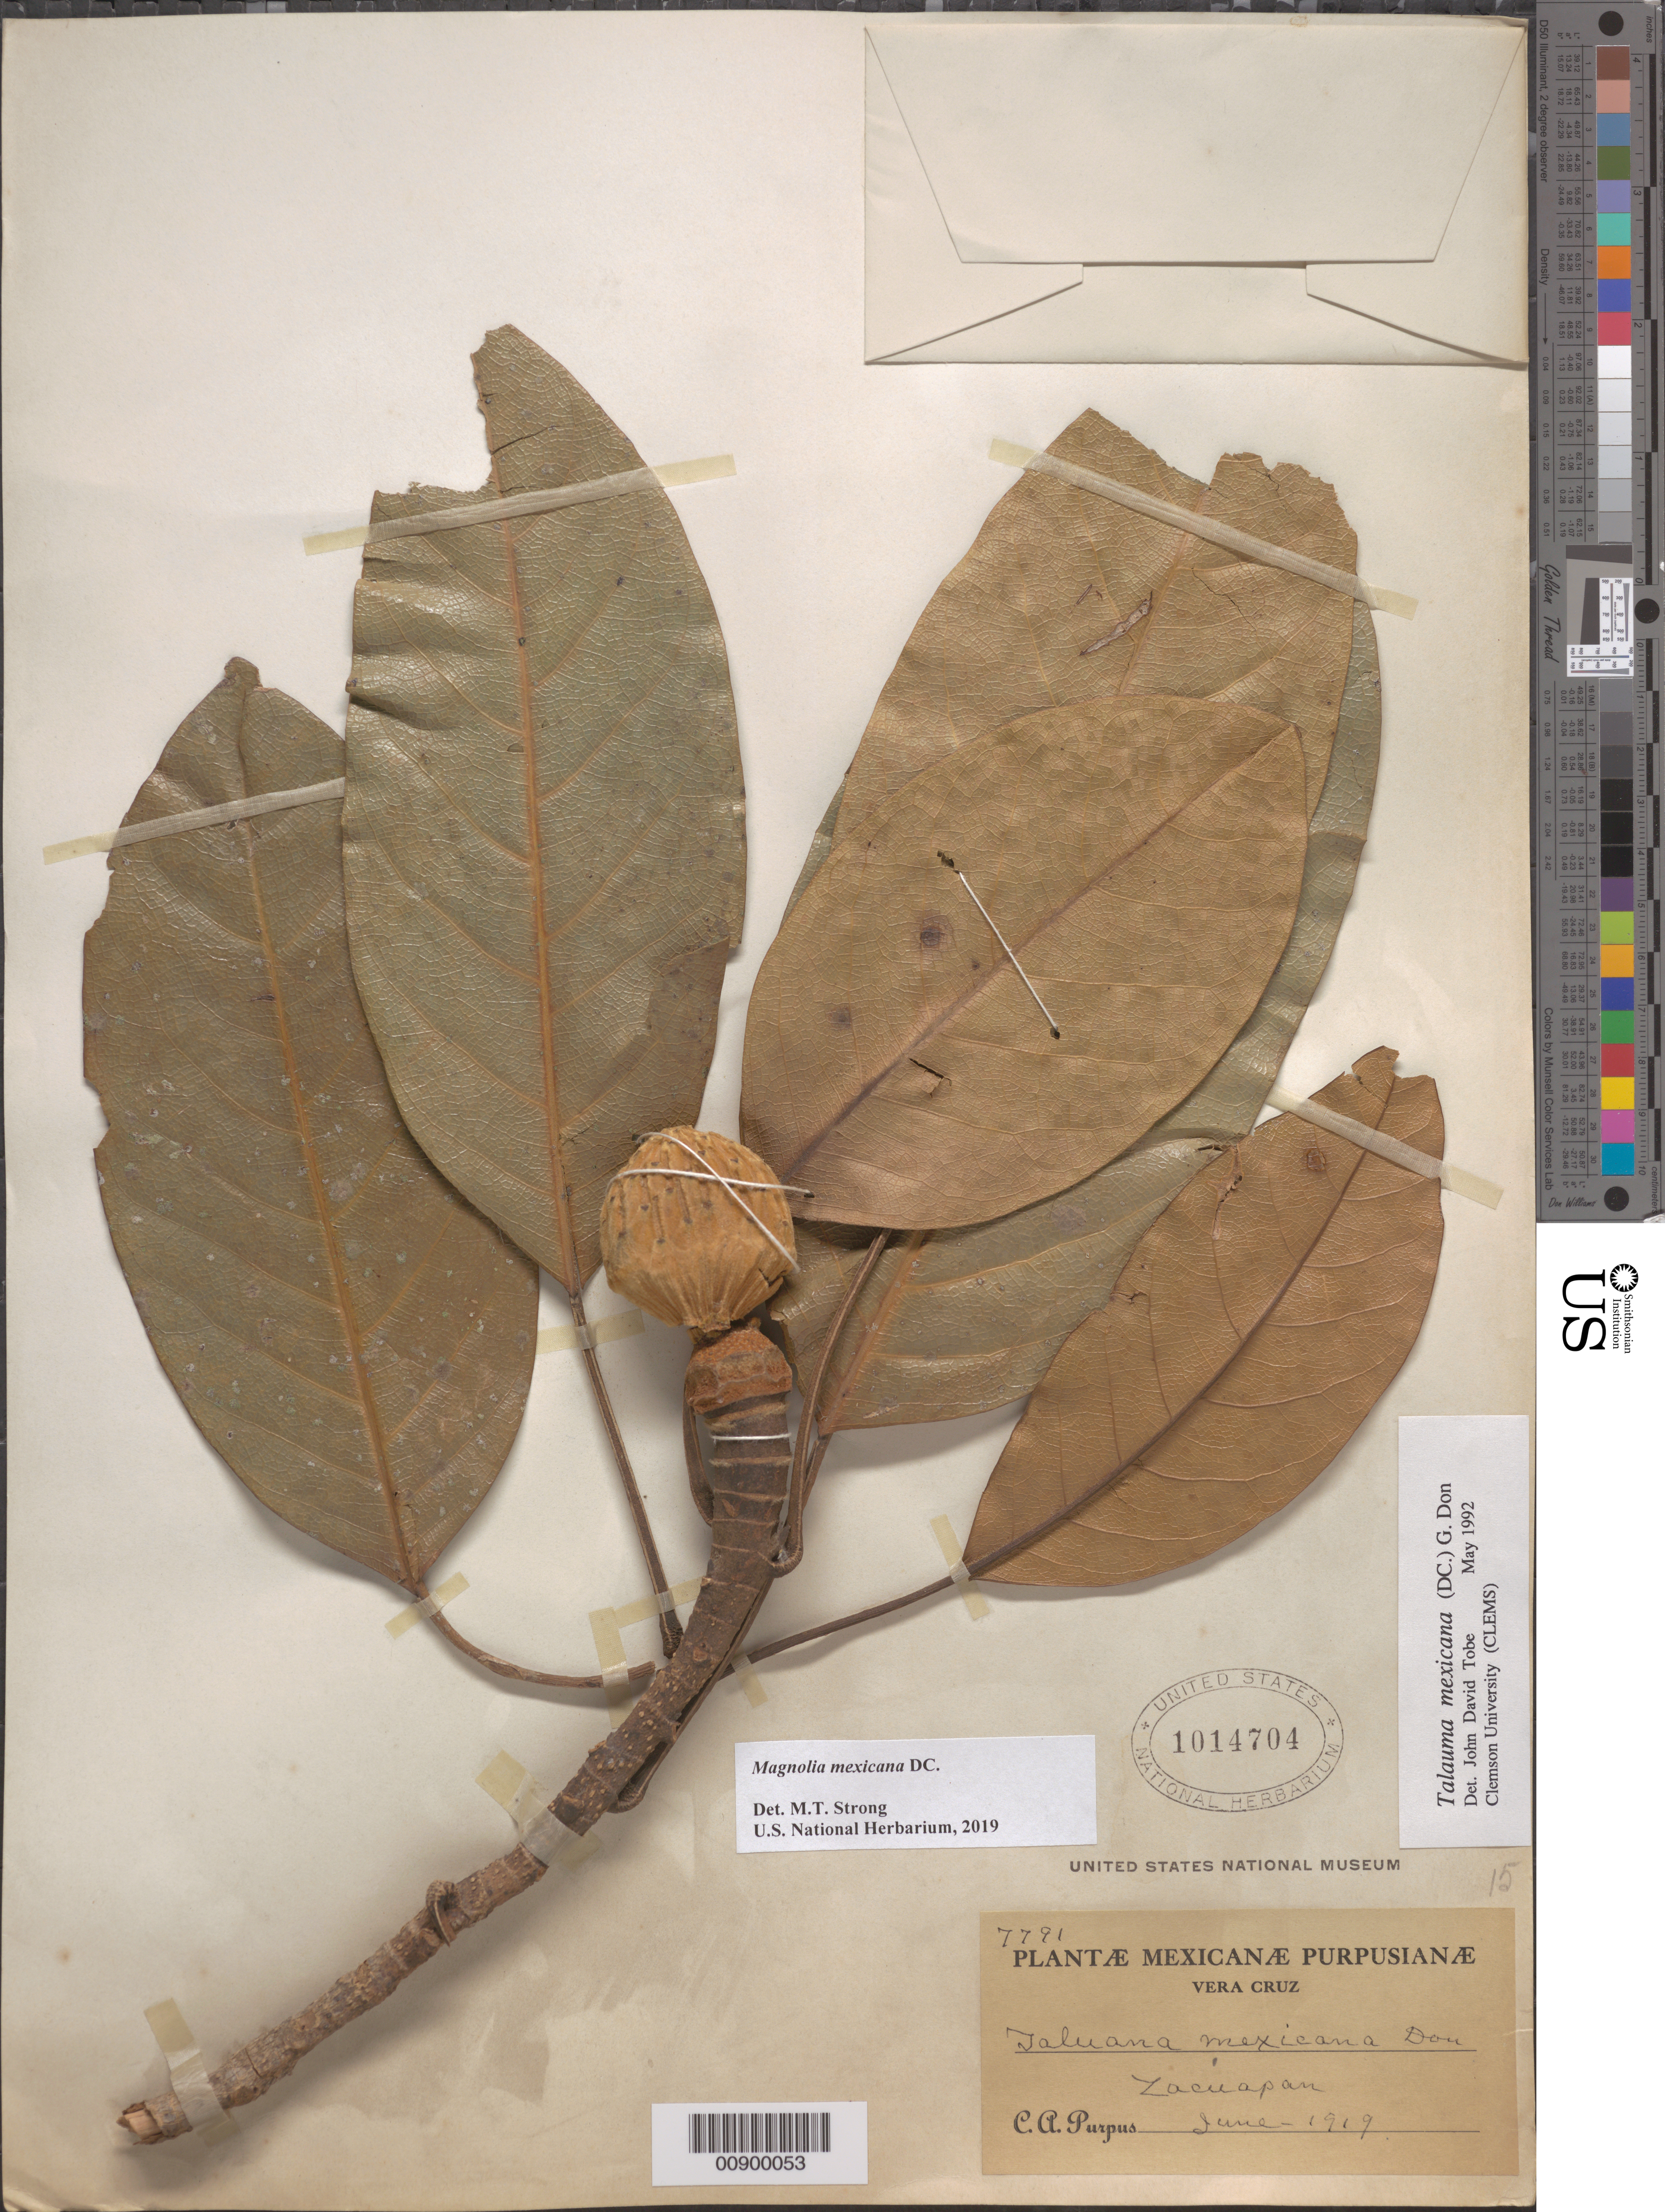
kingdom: Plantae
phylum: Tracheophyta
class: Magnoliopsida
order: Magnoliales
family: Magnoliaceae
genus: Magnolia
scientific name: Magnolia mexicana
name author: DC.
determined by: Strong, Mark T., (BOT), Smithsonian Institution - National Museum of Natural History (UNITED STATES)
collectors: C. A. Purpus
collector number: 7791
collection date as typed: Jun 1919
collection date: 1919-06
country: Mexico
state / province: Veracruz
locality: Zacuapan, Veracruz.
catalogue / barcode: US 1014704